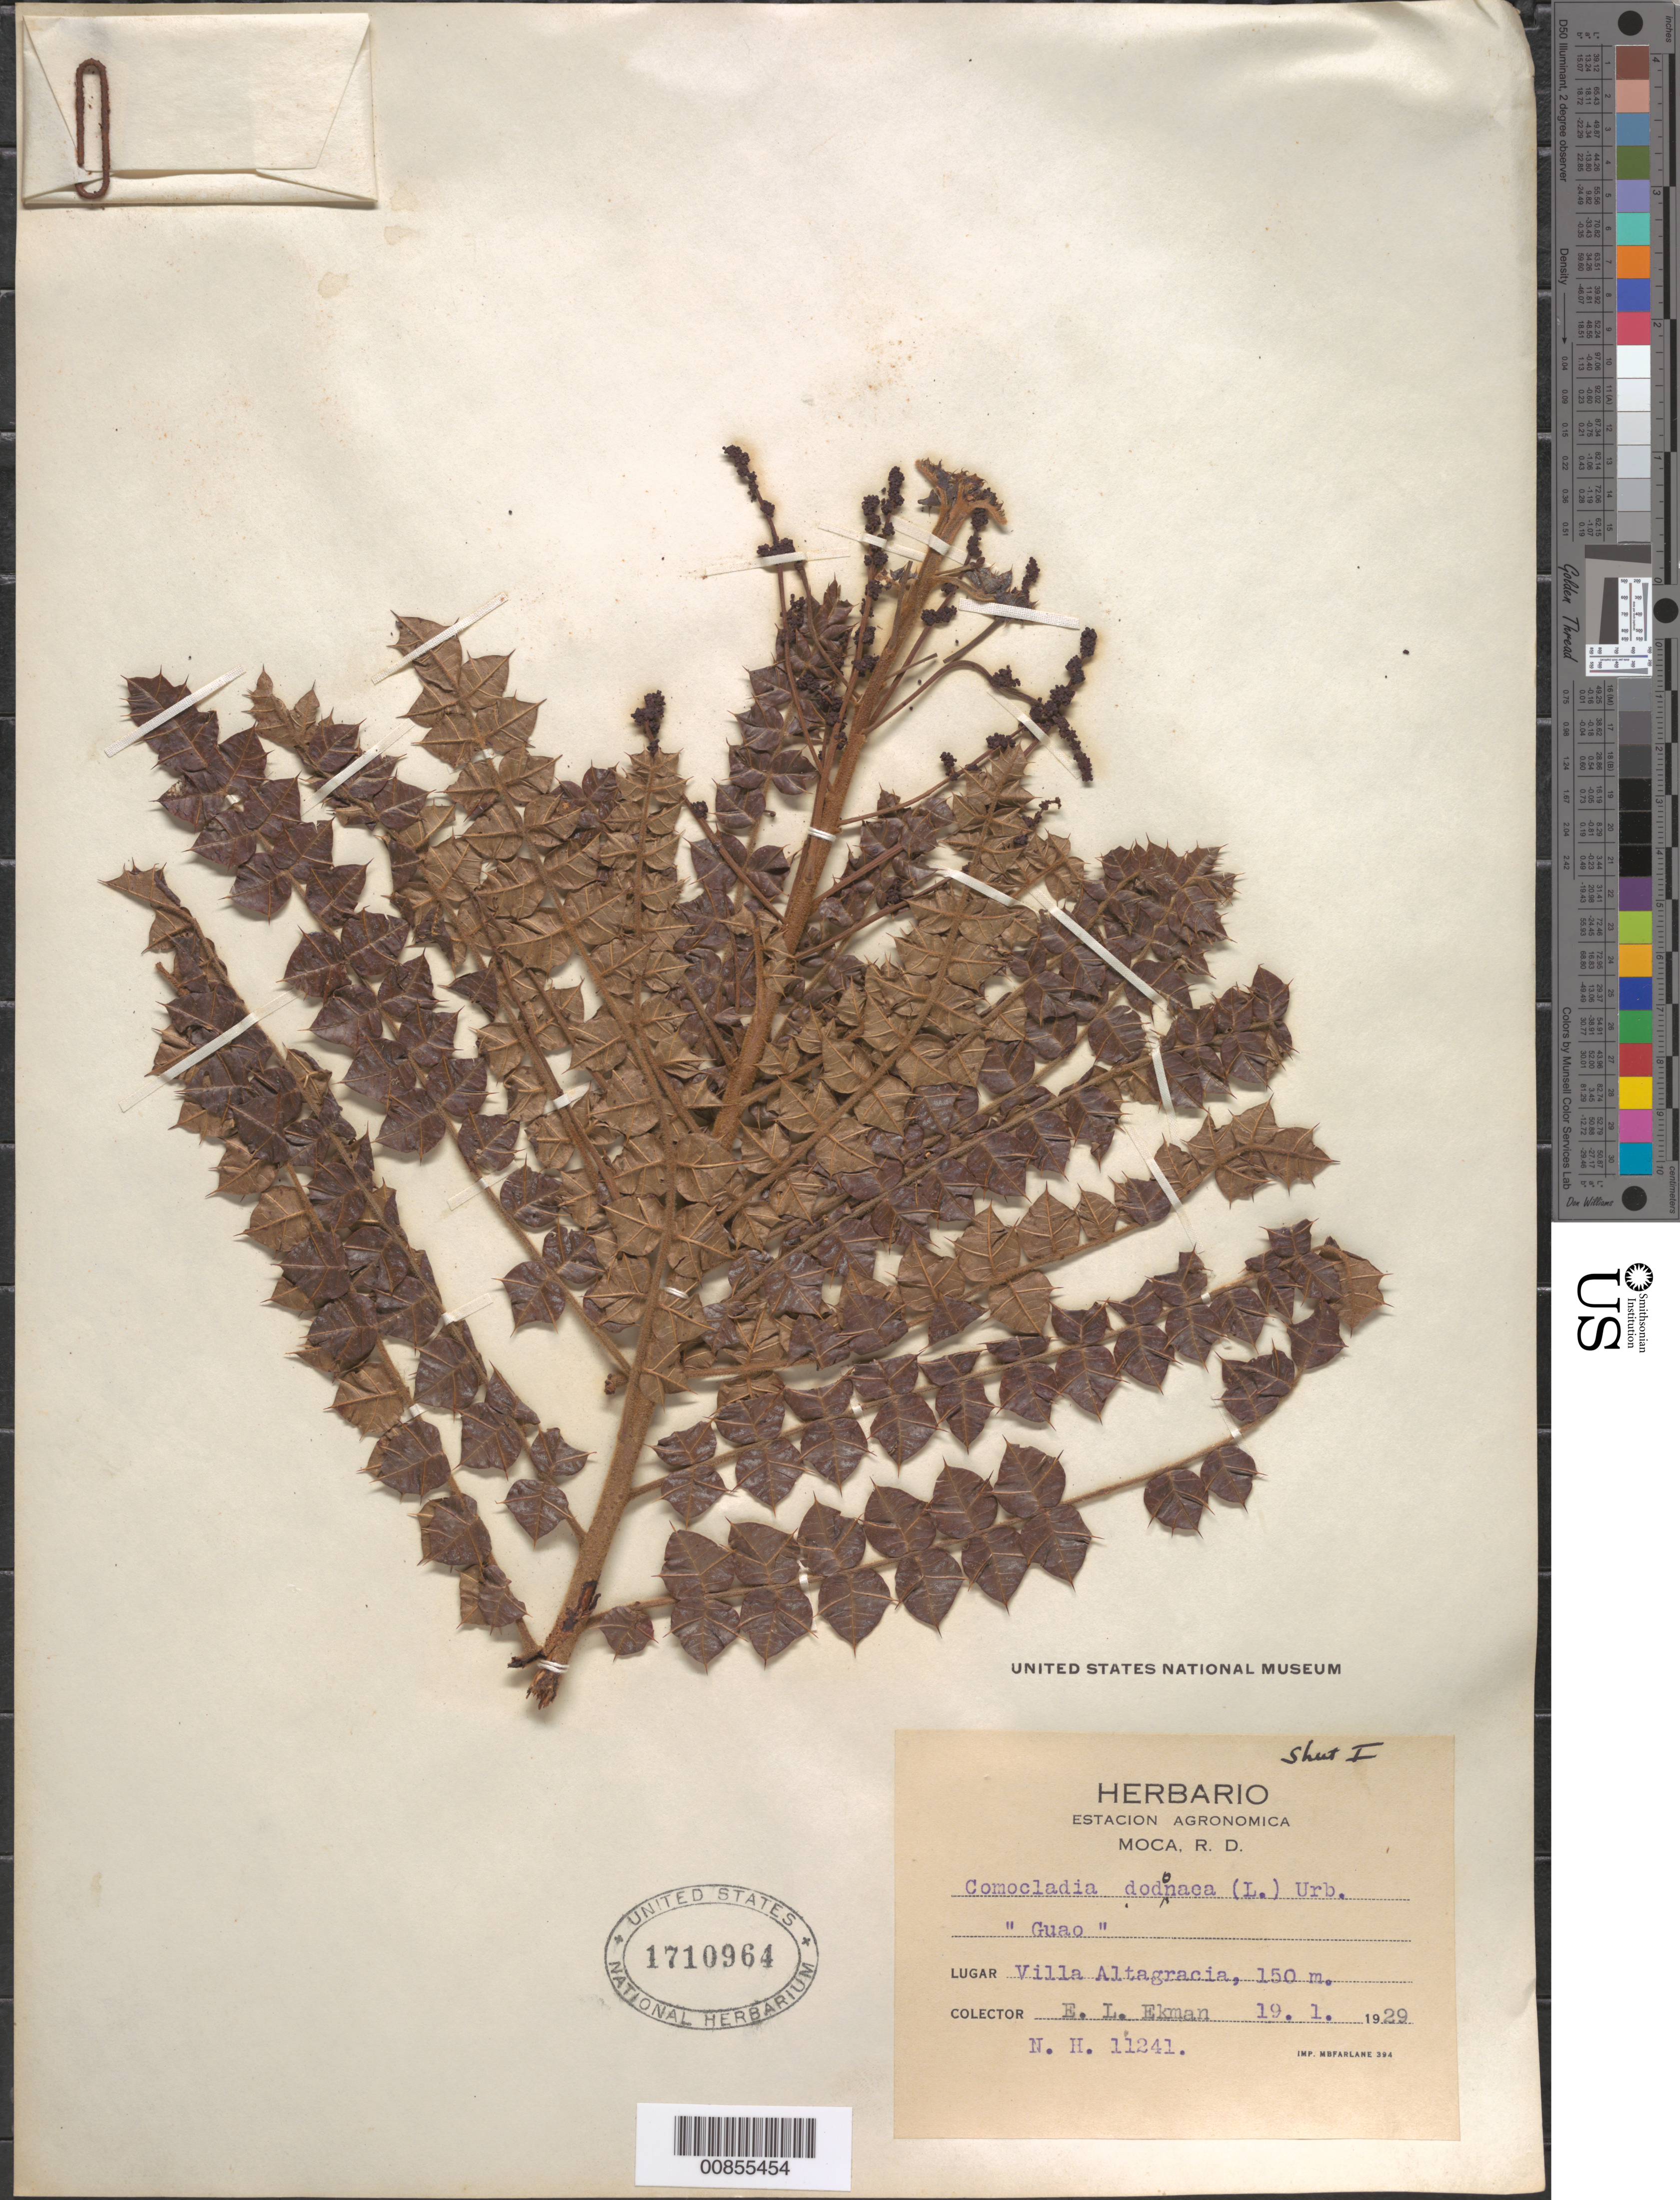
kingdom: Plantae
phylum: Tracheophyta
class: Magnoliopsida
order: Sapindales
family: Anacardiaceae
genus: Comocladia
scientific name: Comocladia dentata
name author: Jacq.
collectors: E. L. Ekman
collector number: H 11241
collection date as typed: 19 Jan 1929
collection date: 1929-01-19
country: Dominican Republic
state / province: Espaillat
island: Hispaniola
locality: Moca, Villa Atlagracia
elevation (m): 150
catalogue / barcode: US 1710964